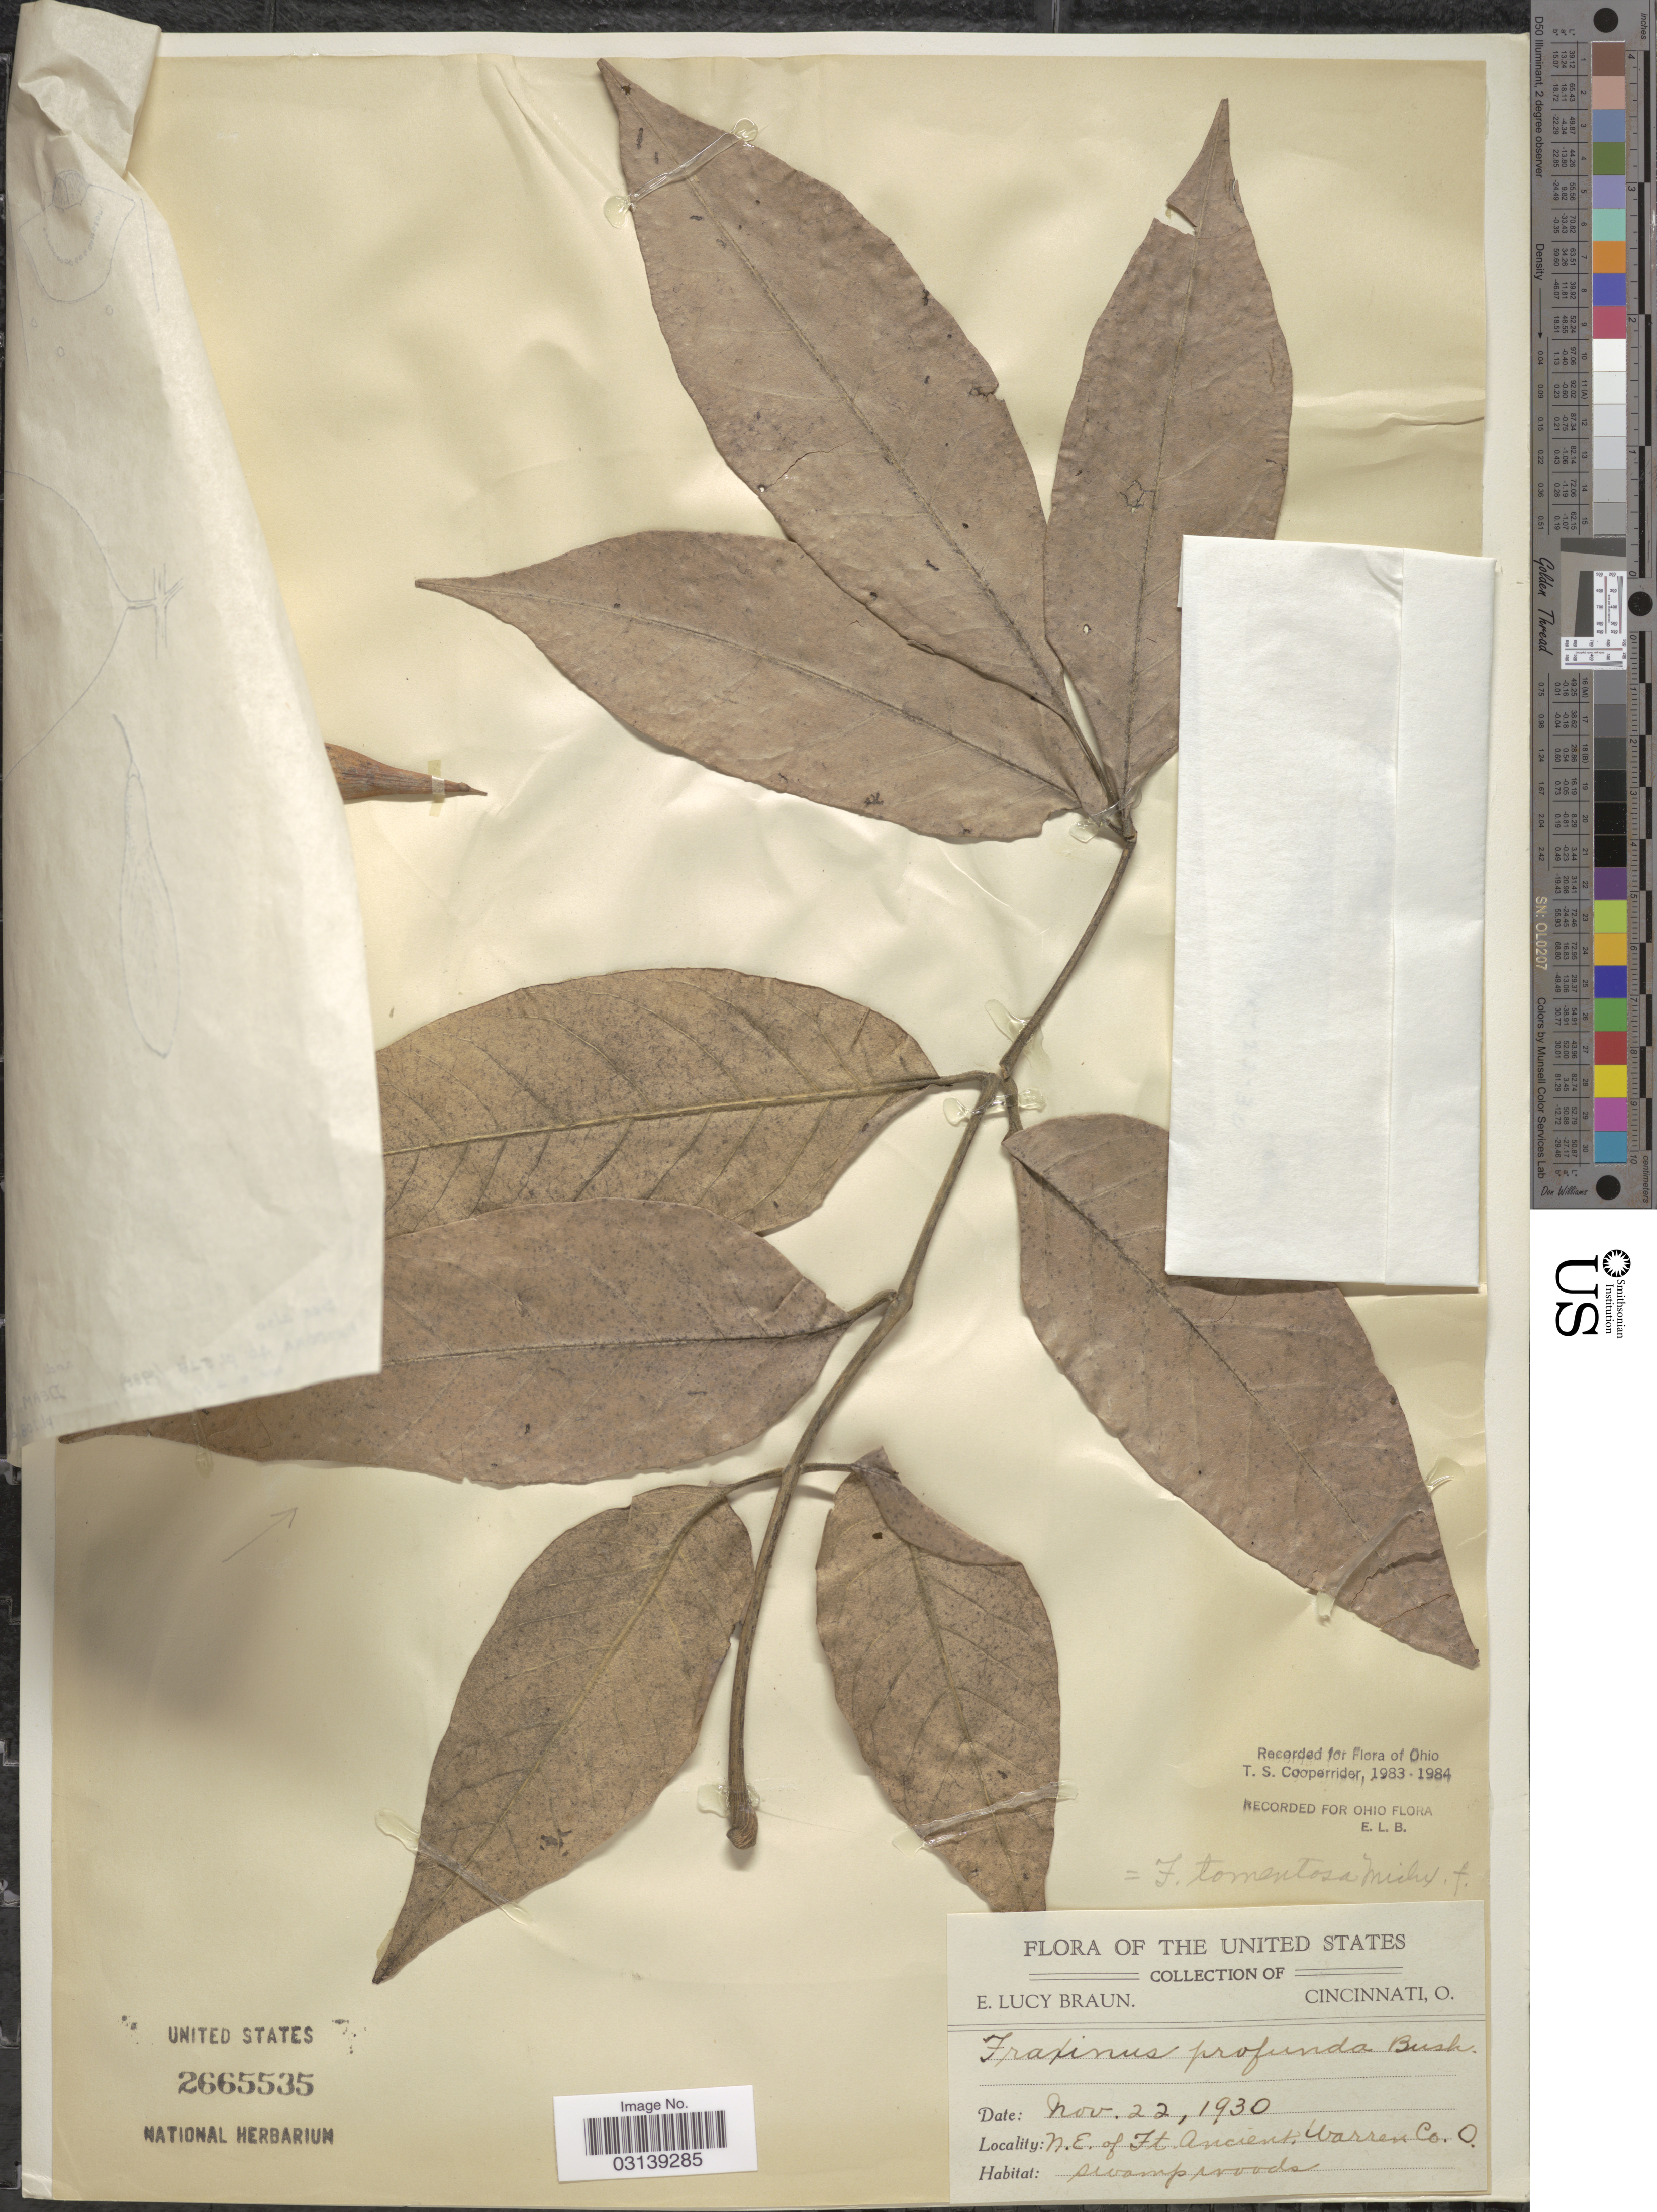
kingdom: Plantae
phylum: Tracheophyta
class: Magnoliopsida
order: Lamiales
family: Oleaceae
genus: Fraxinus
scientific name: Fraxinus profunda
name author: (Bush) Bush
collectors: E. Braun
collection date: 1930-11-22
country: United States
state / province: Ohio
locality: N.E. of Ft. Ancient. Warren Co.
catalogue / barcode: US 2665535